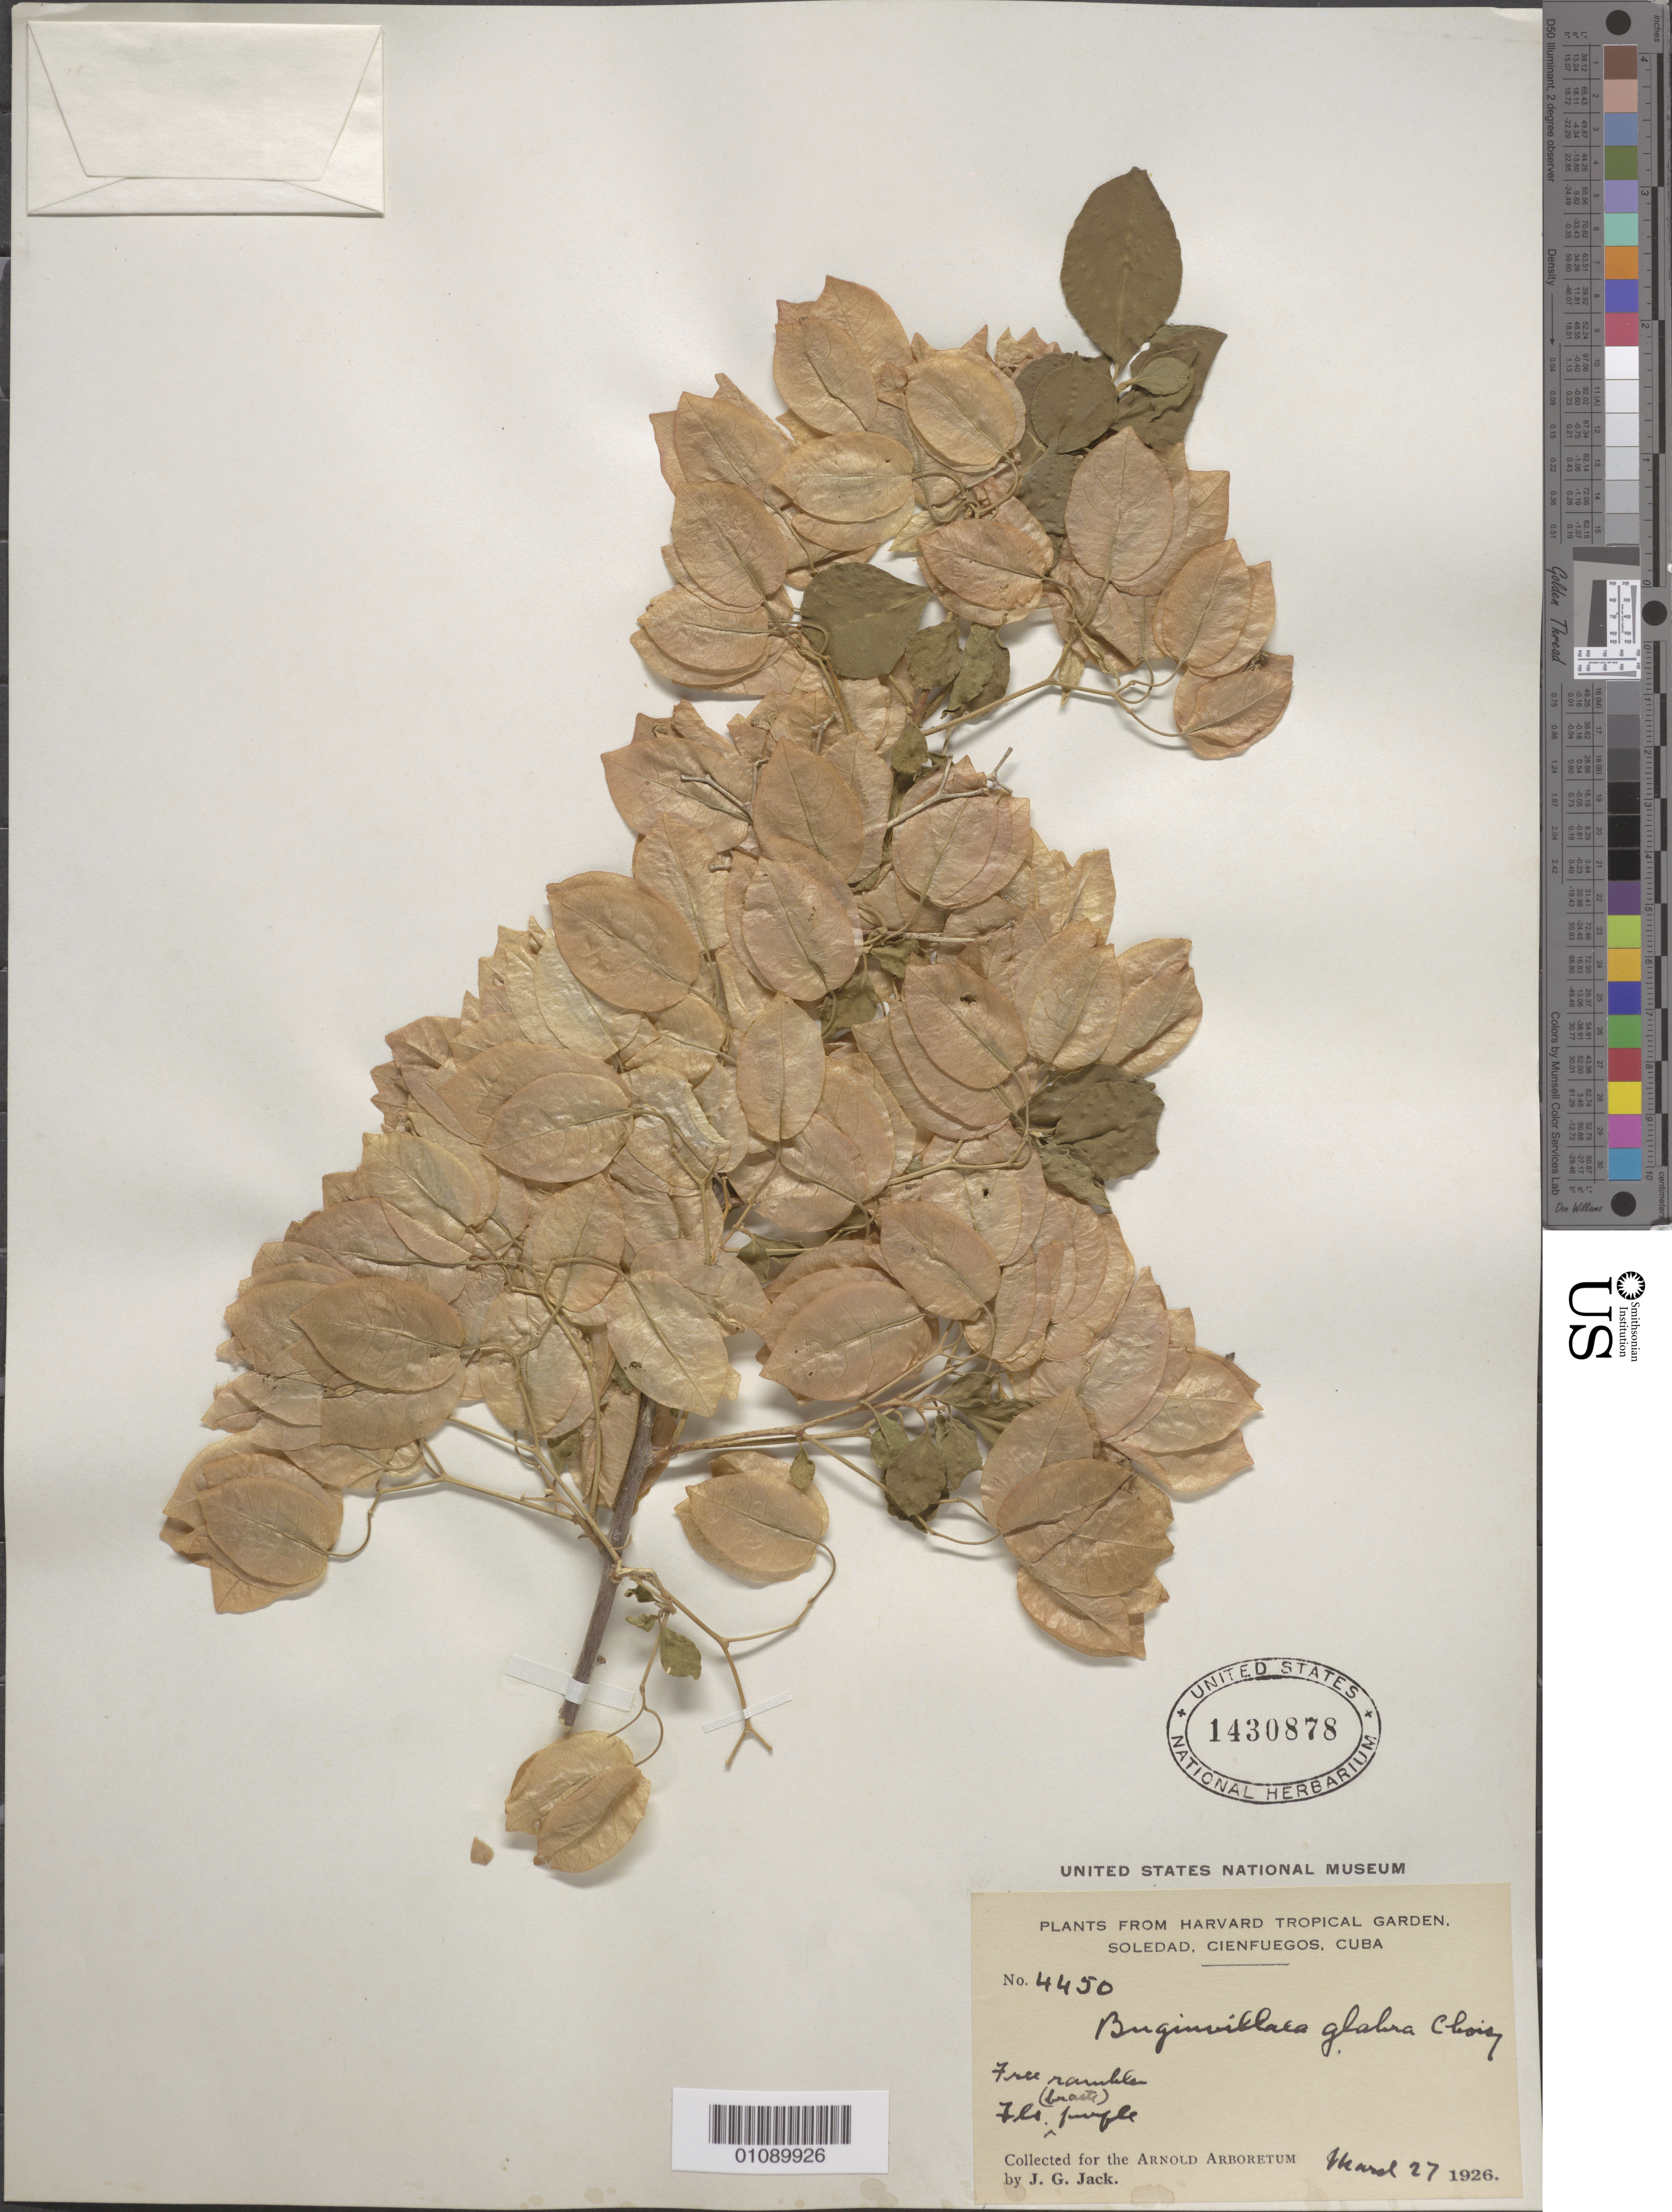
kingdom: Plantae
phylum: Tracheophyta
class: Magnoliopsida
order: Caryophyllales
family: Nyctaginaceae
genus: Bougainvillea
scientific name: Bougainvillea glabra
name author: Choisy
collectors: J. G. Jack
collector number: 4450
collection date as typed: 27 Mar 1926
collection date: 1926-03-27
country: Cuba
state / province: Cienfuegos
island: Cuba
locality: Cienfuegos, Soledad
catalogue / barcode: US 1430878